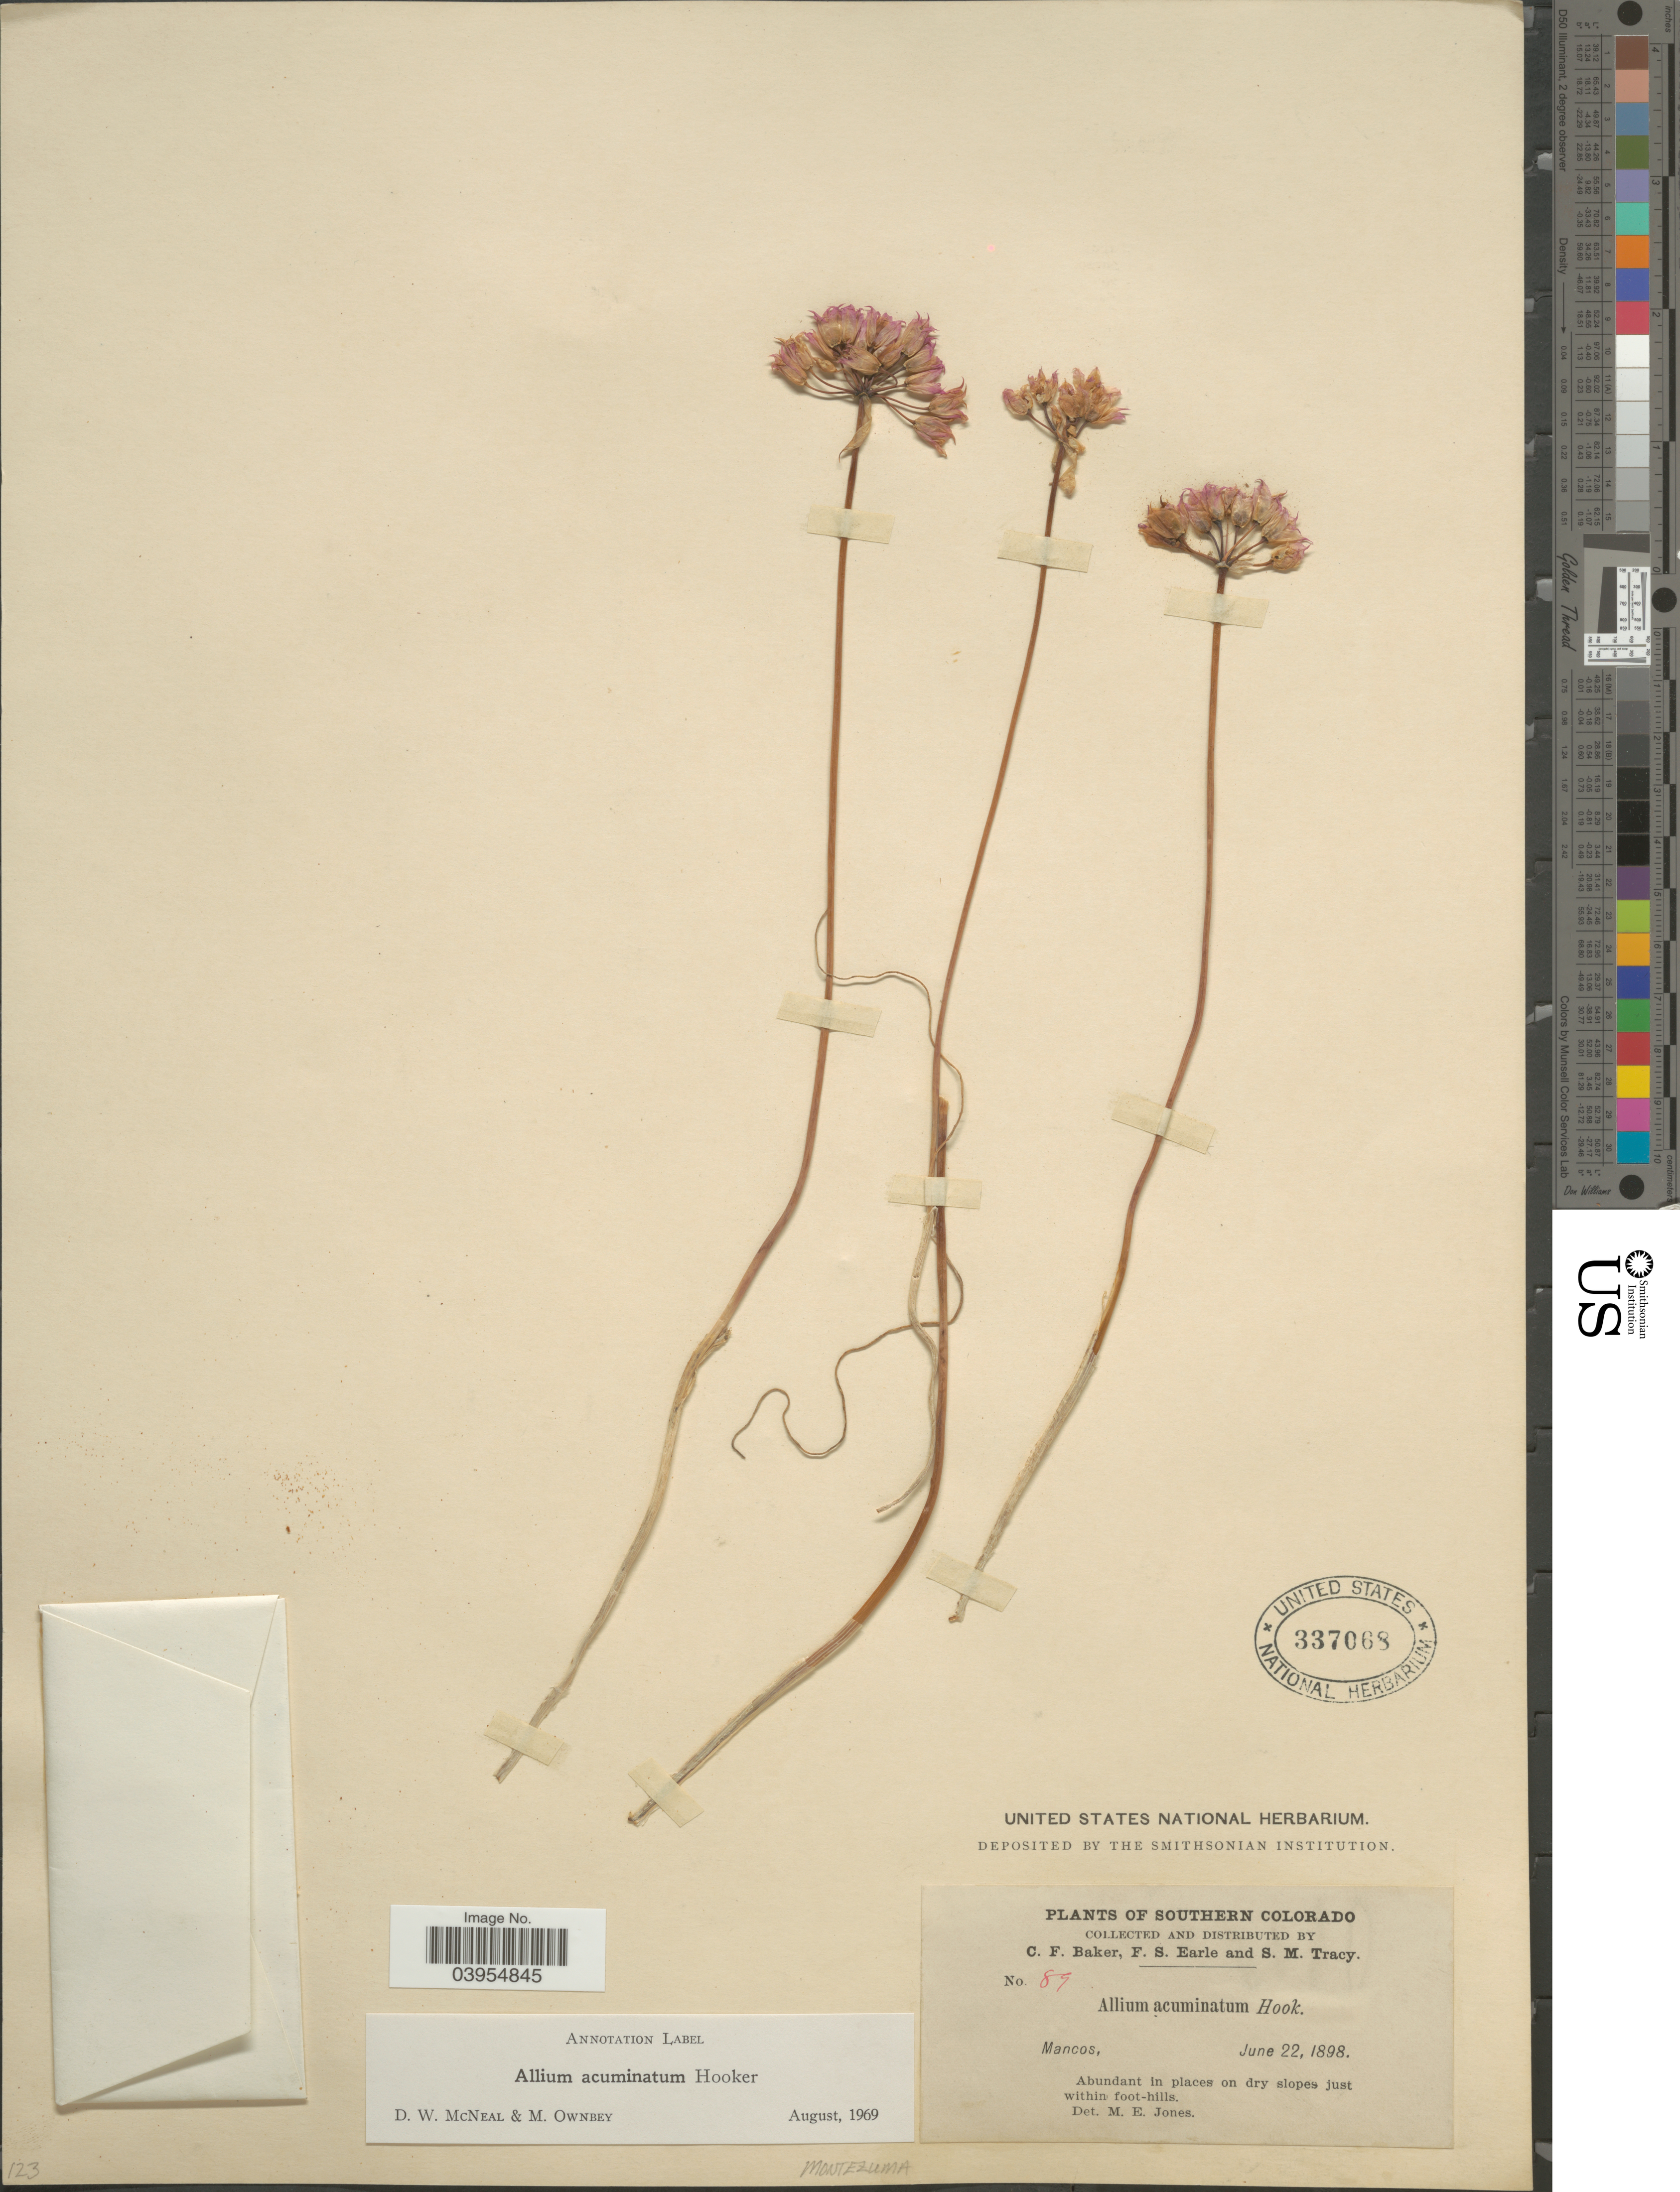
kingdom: Plantae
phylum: Tracheophyta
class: Liliopsida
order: Asparagales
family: Amaryllidaceae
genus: Allium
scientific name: Allium acuminatum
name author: Hook.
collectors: C. F. Baker, F. S. Earle & S. M. Tracy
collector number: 89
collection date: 1898-06-22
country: United States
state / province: Colorado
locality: Southern Colorado. Mancos, in places on dry slopes just within foot-hills. Montezuma.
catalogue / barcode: US 337068